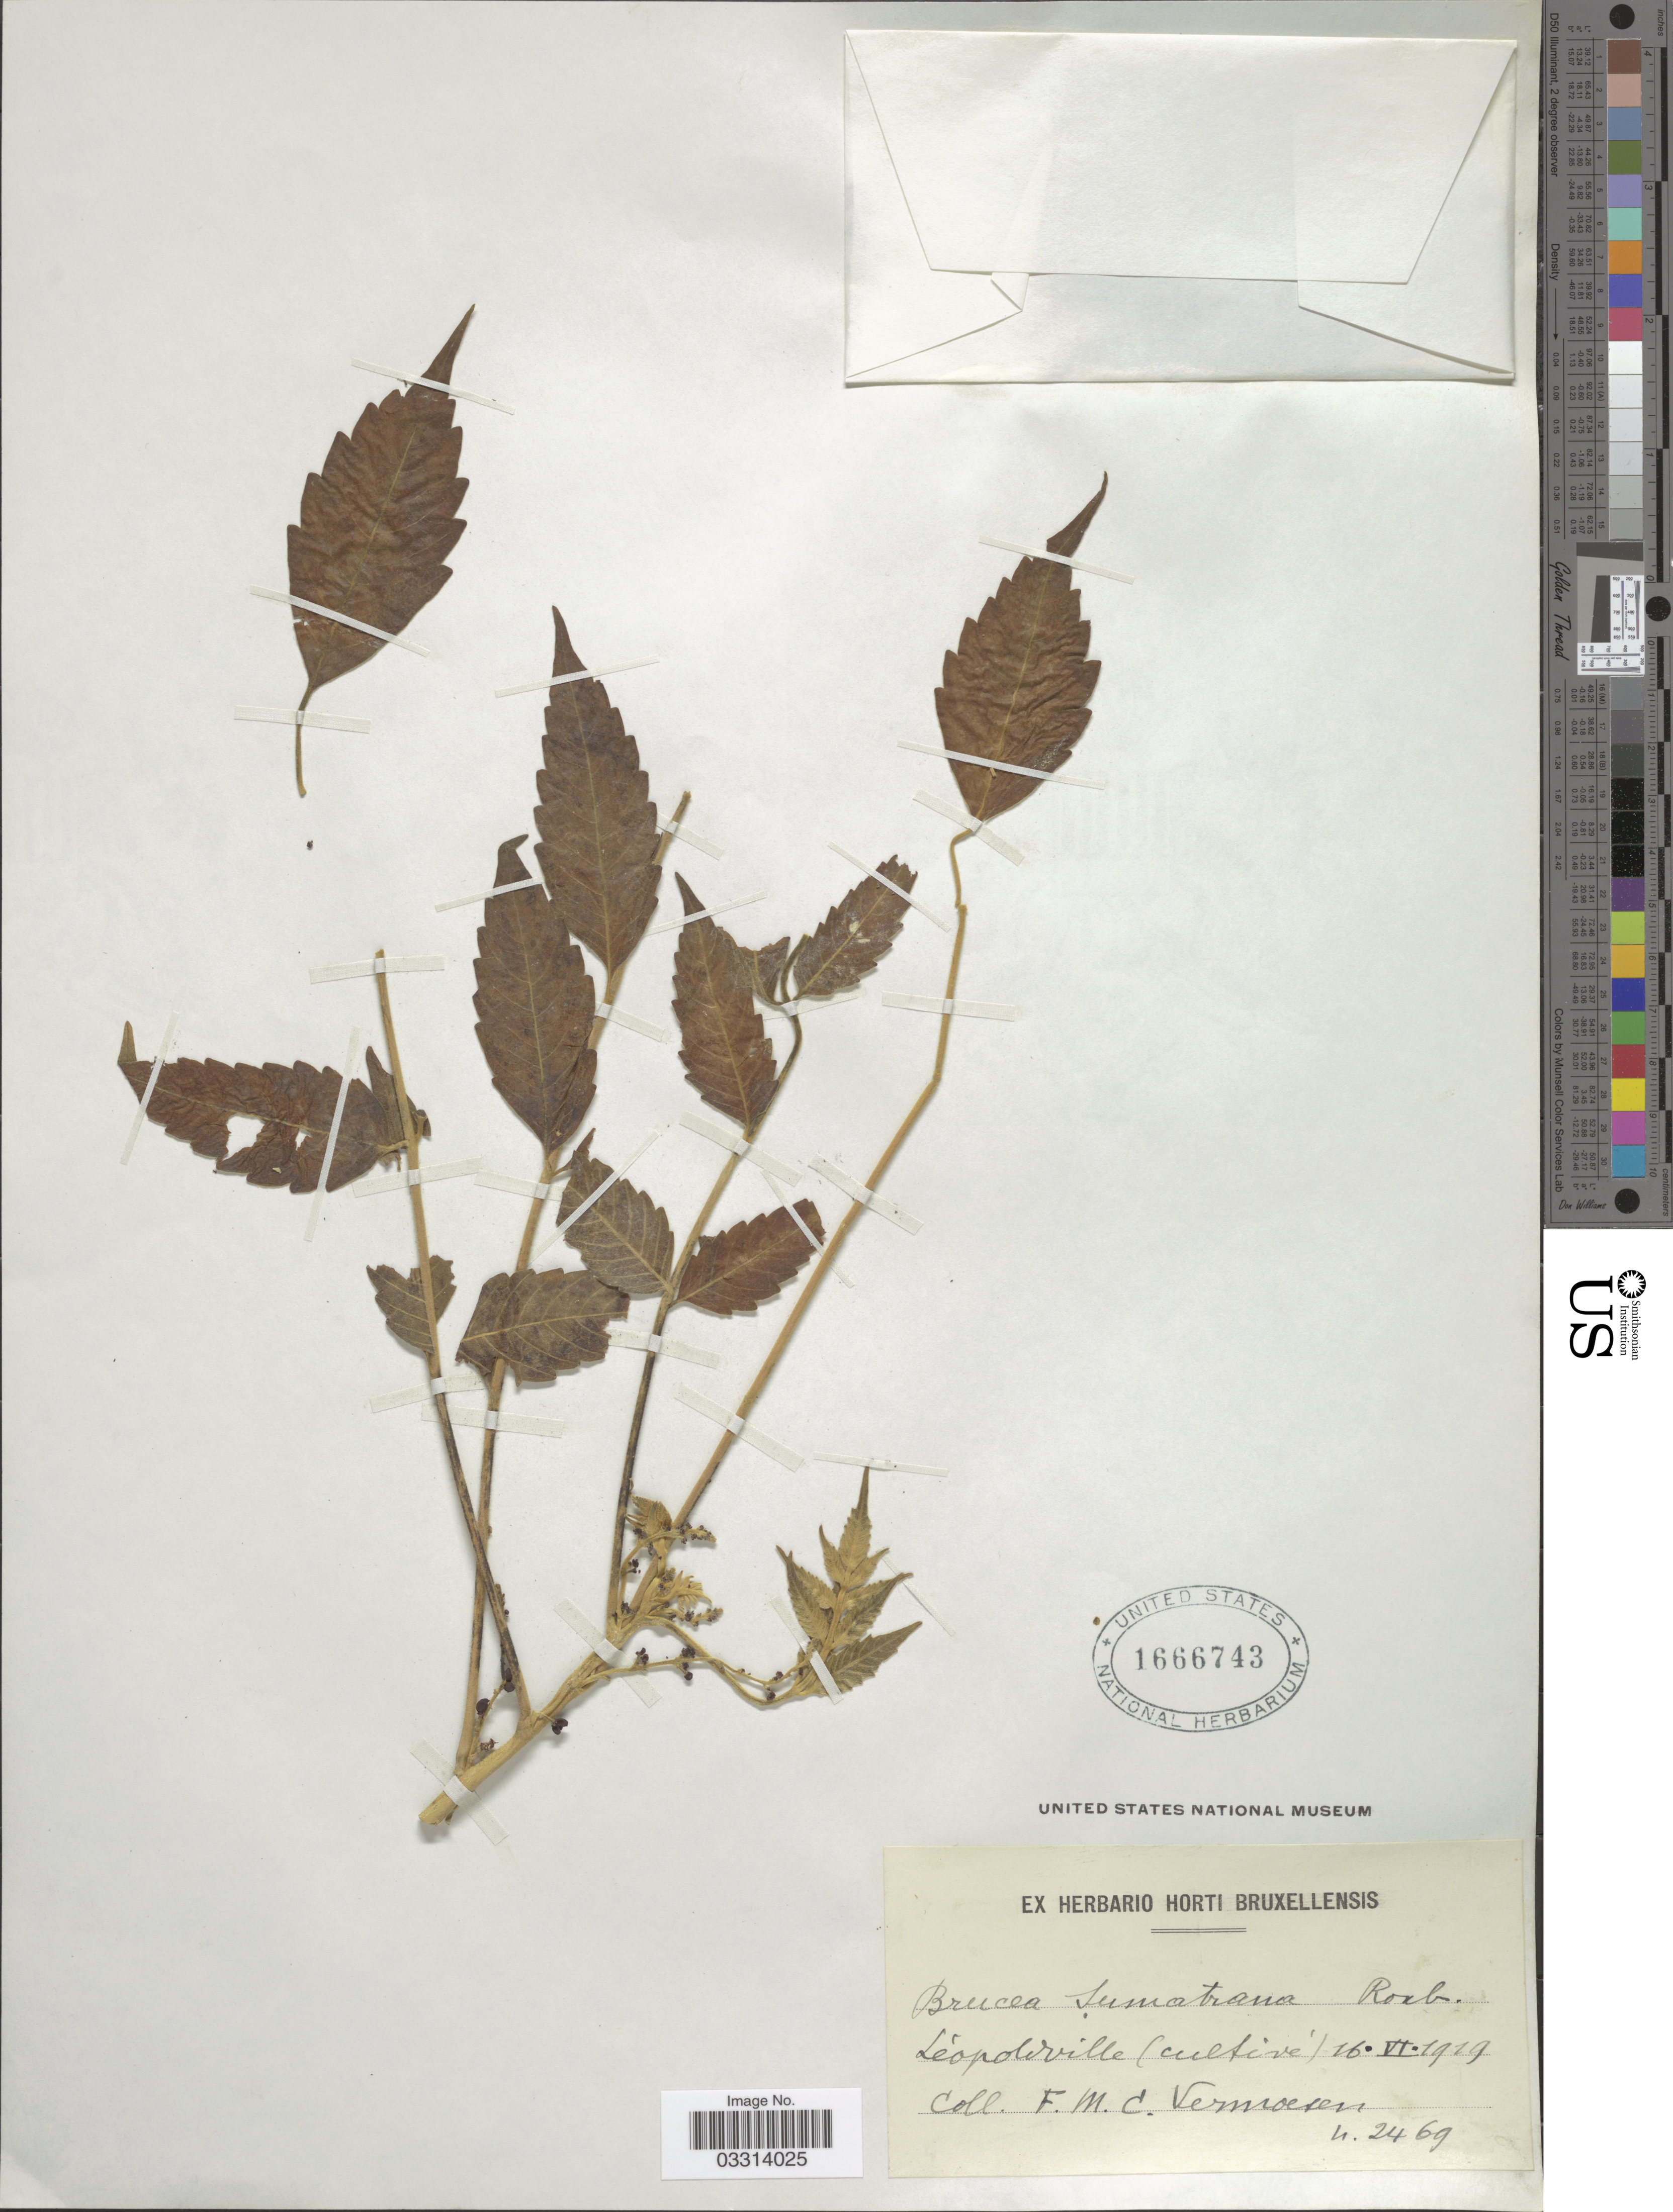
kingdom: Plantae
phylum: Tracheophyta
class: Magnoliopsida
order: Sapindales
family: Simaroubaceae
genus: Brucea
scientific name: Brucea javanica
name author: (L.) Merr.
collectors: C. Vermoesen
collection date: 1919-06-16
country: Congo, Democratic Republic of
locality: Leopoldville.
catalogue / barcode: US 1666743